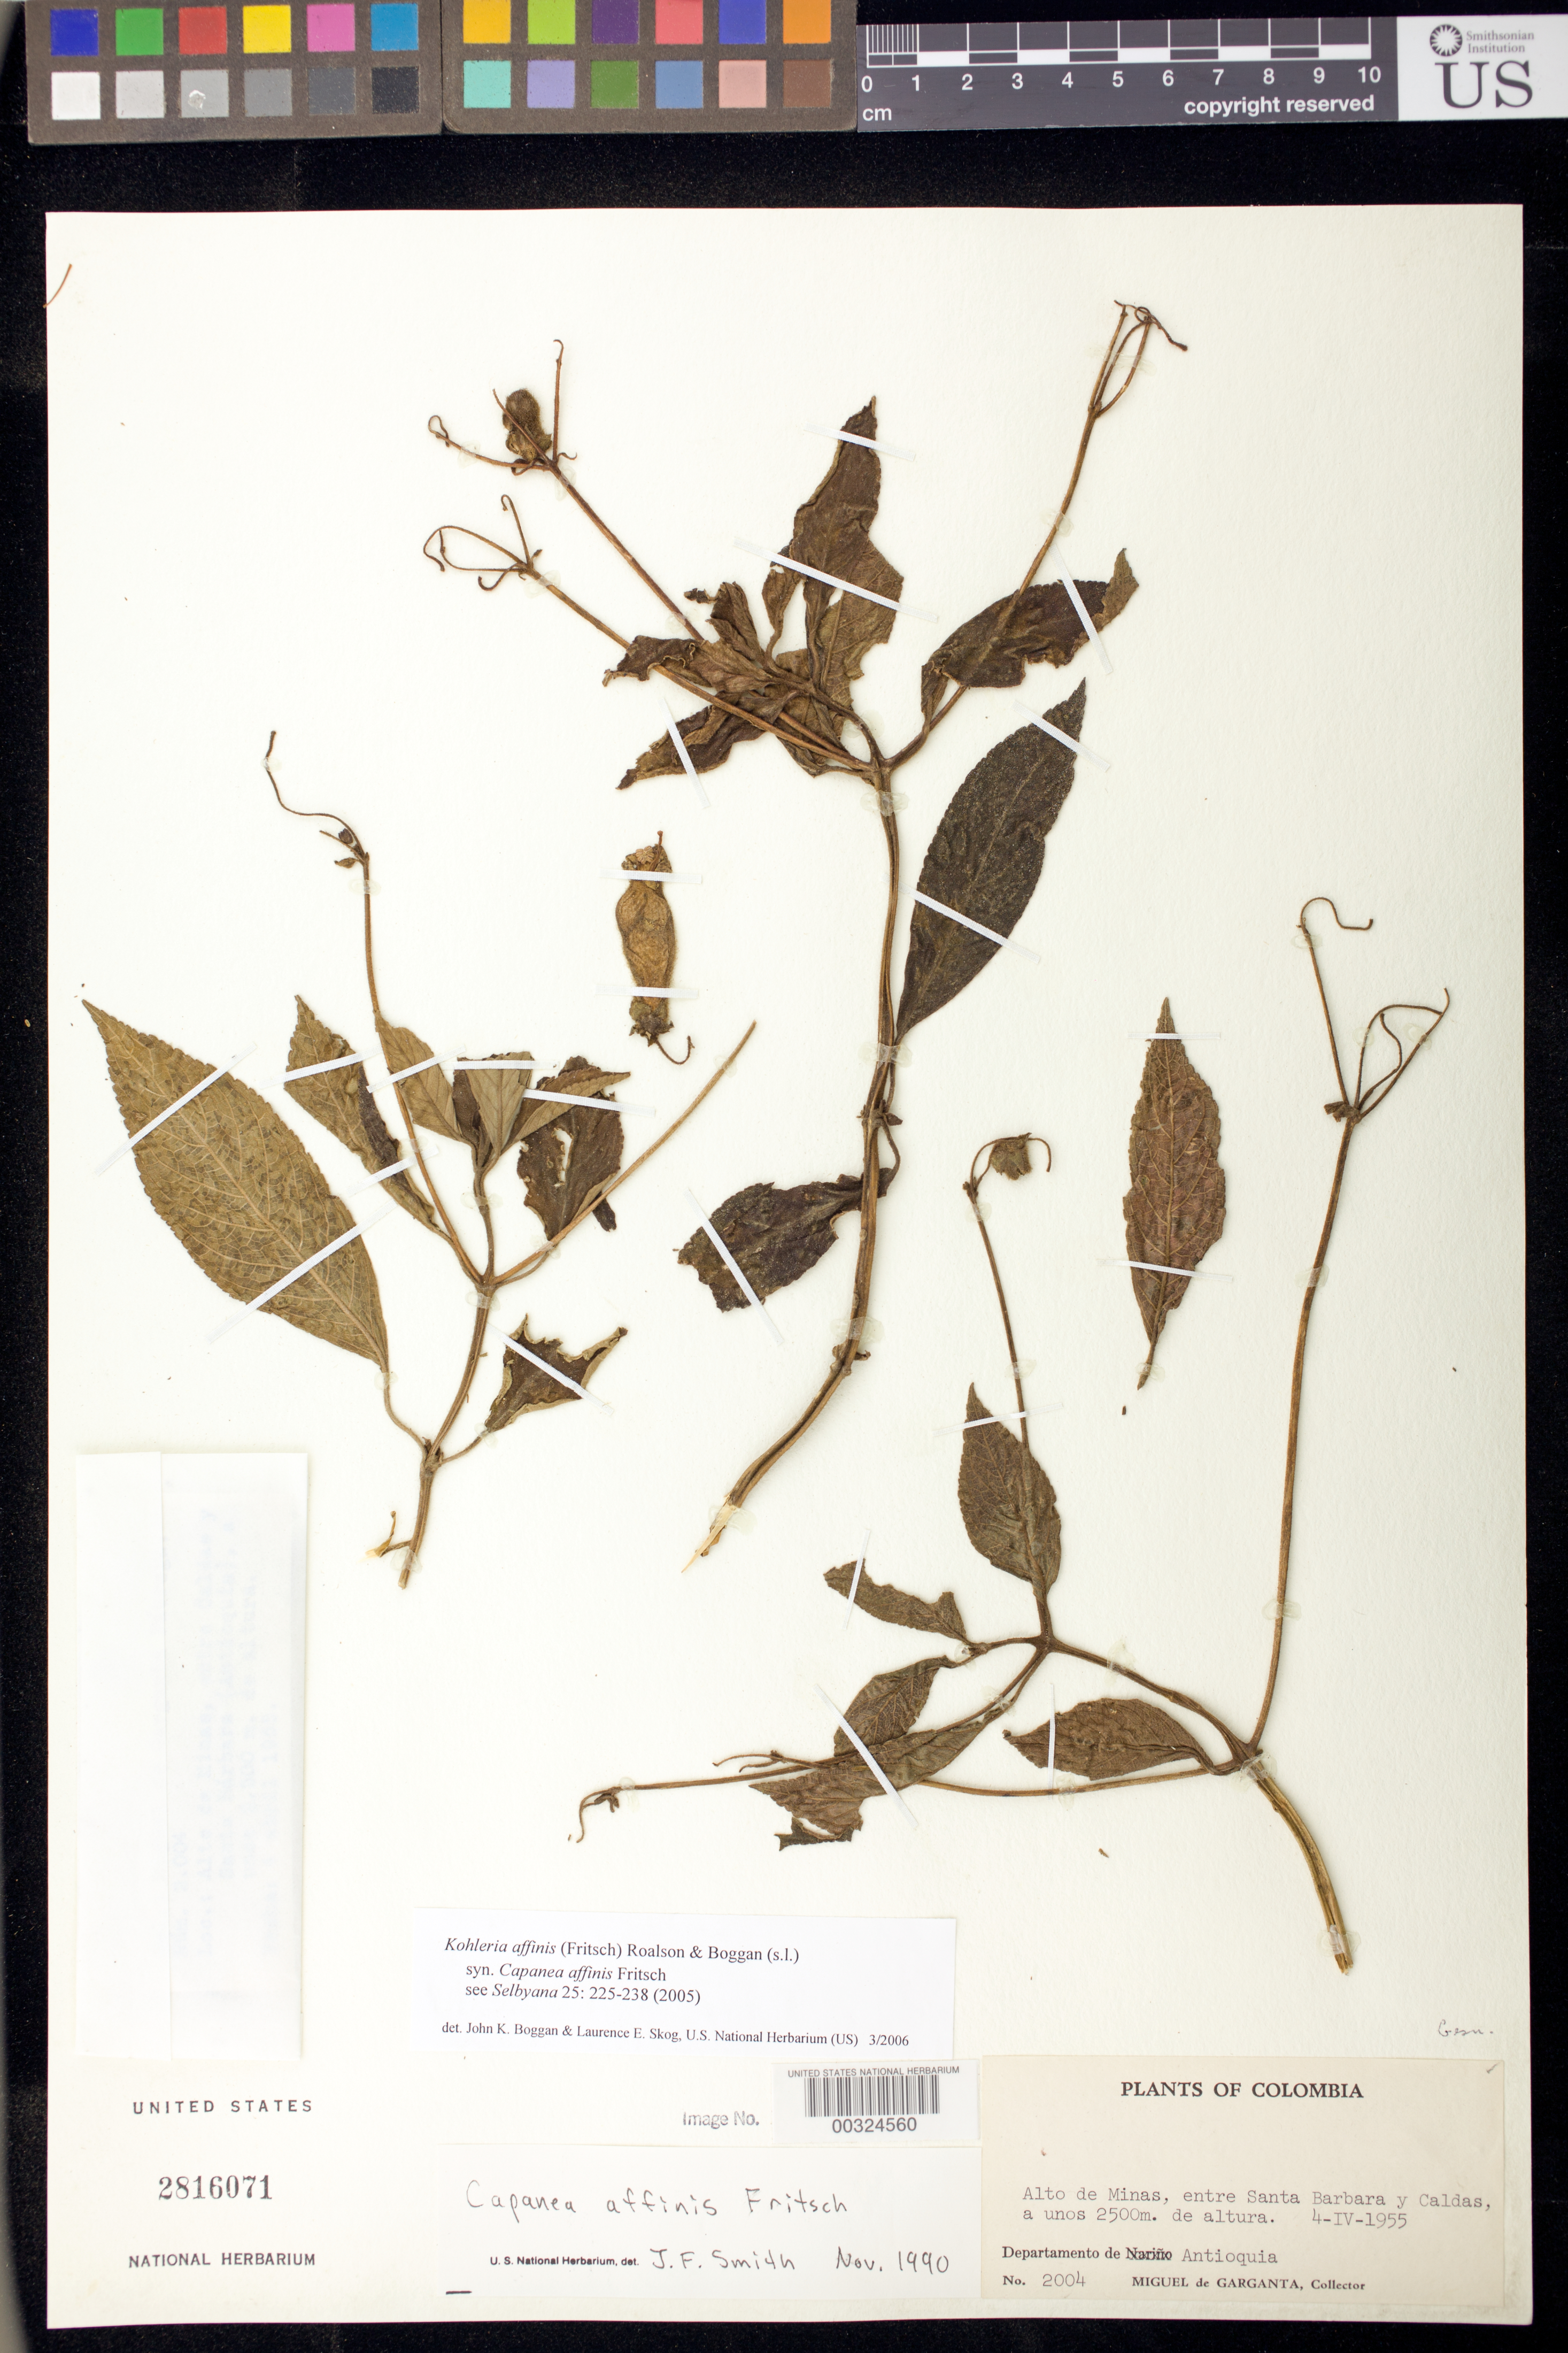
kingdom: Plantae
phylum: Tracheophyta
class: Magnoliopsida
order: Lamiales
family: Gesneriaceae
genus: Kohleria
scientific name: Kohleria affinis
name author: (Fritsch) Roalson & Boggan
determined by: Boggan, J. K.; Skog, L. E.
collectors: M. Garganta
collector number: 2004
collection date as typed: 04 Apr 1955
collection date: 1955-04-04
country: Colombia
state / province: Antioquia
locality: Alto de Minas, between Santa Barbara and Caldas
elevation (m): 2500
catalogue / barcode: US 2816071